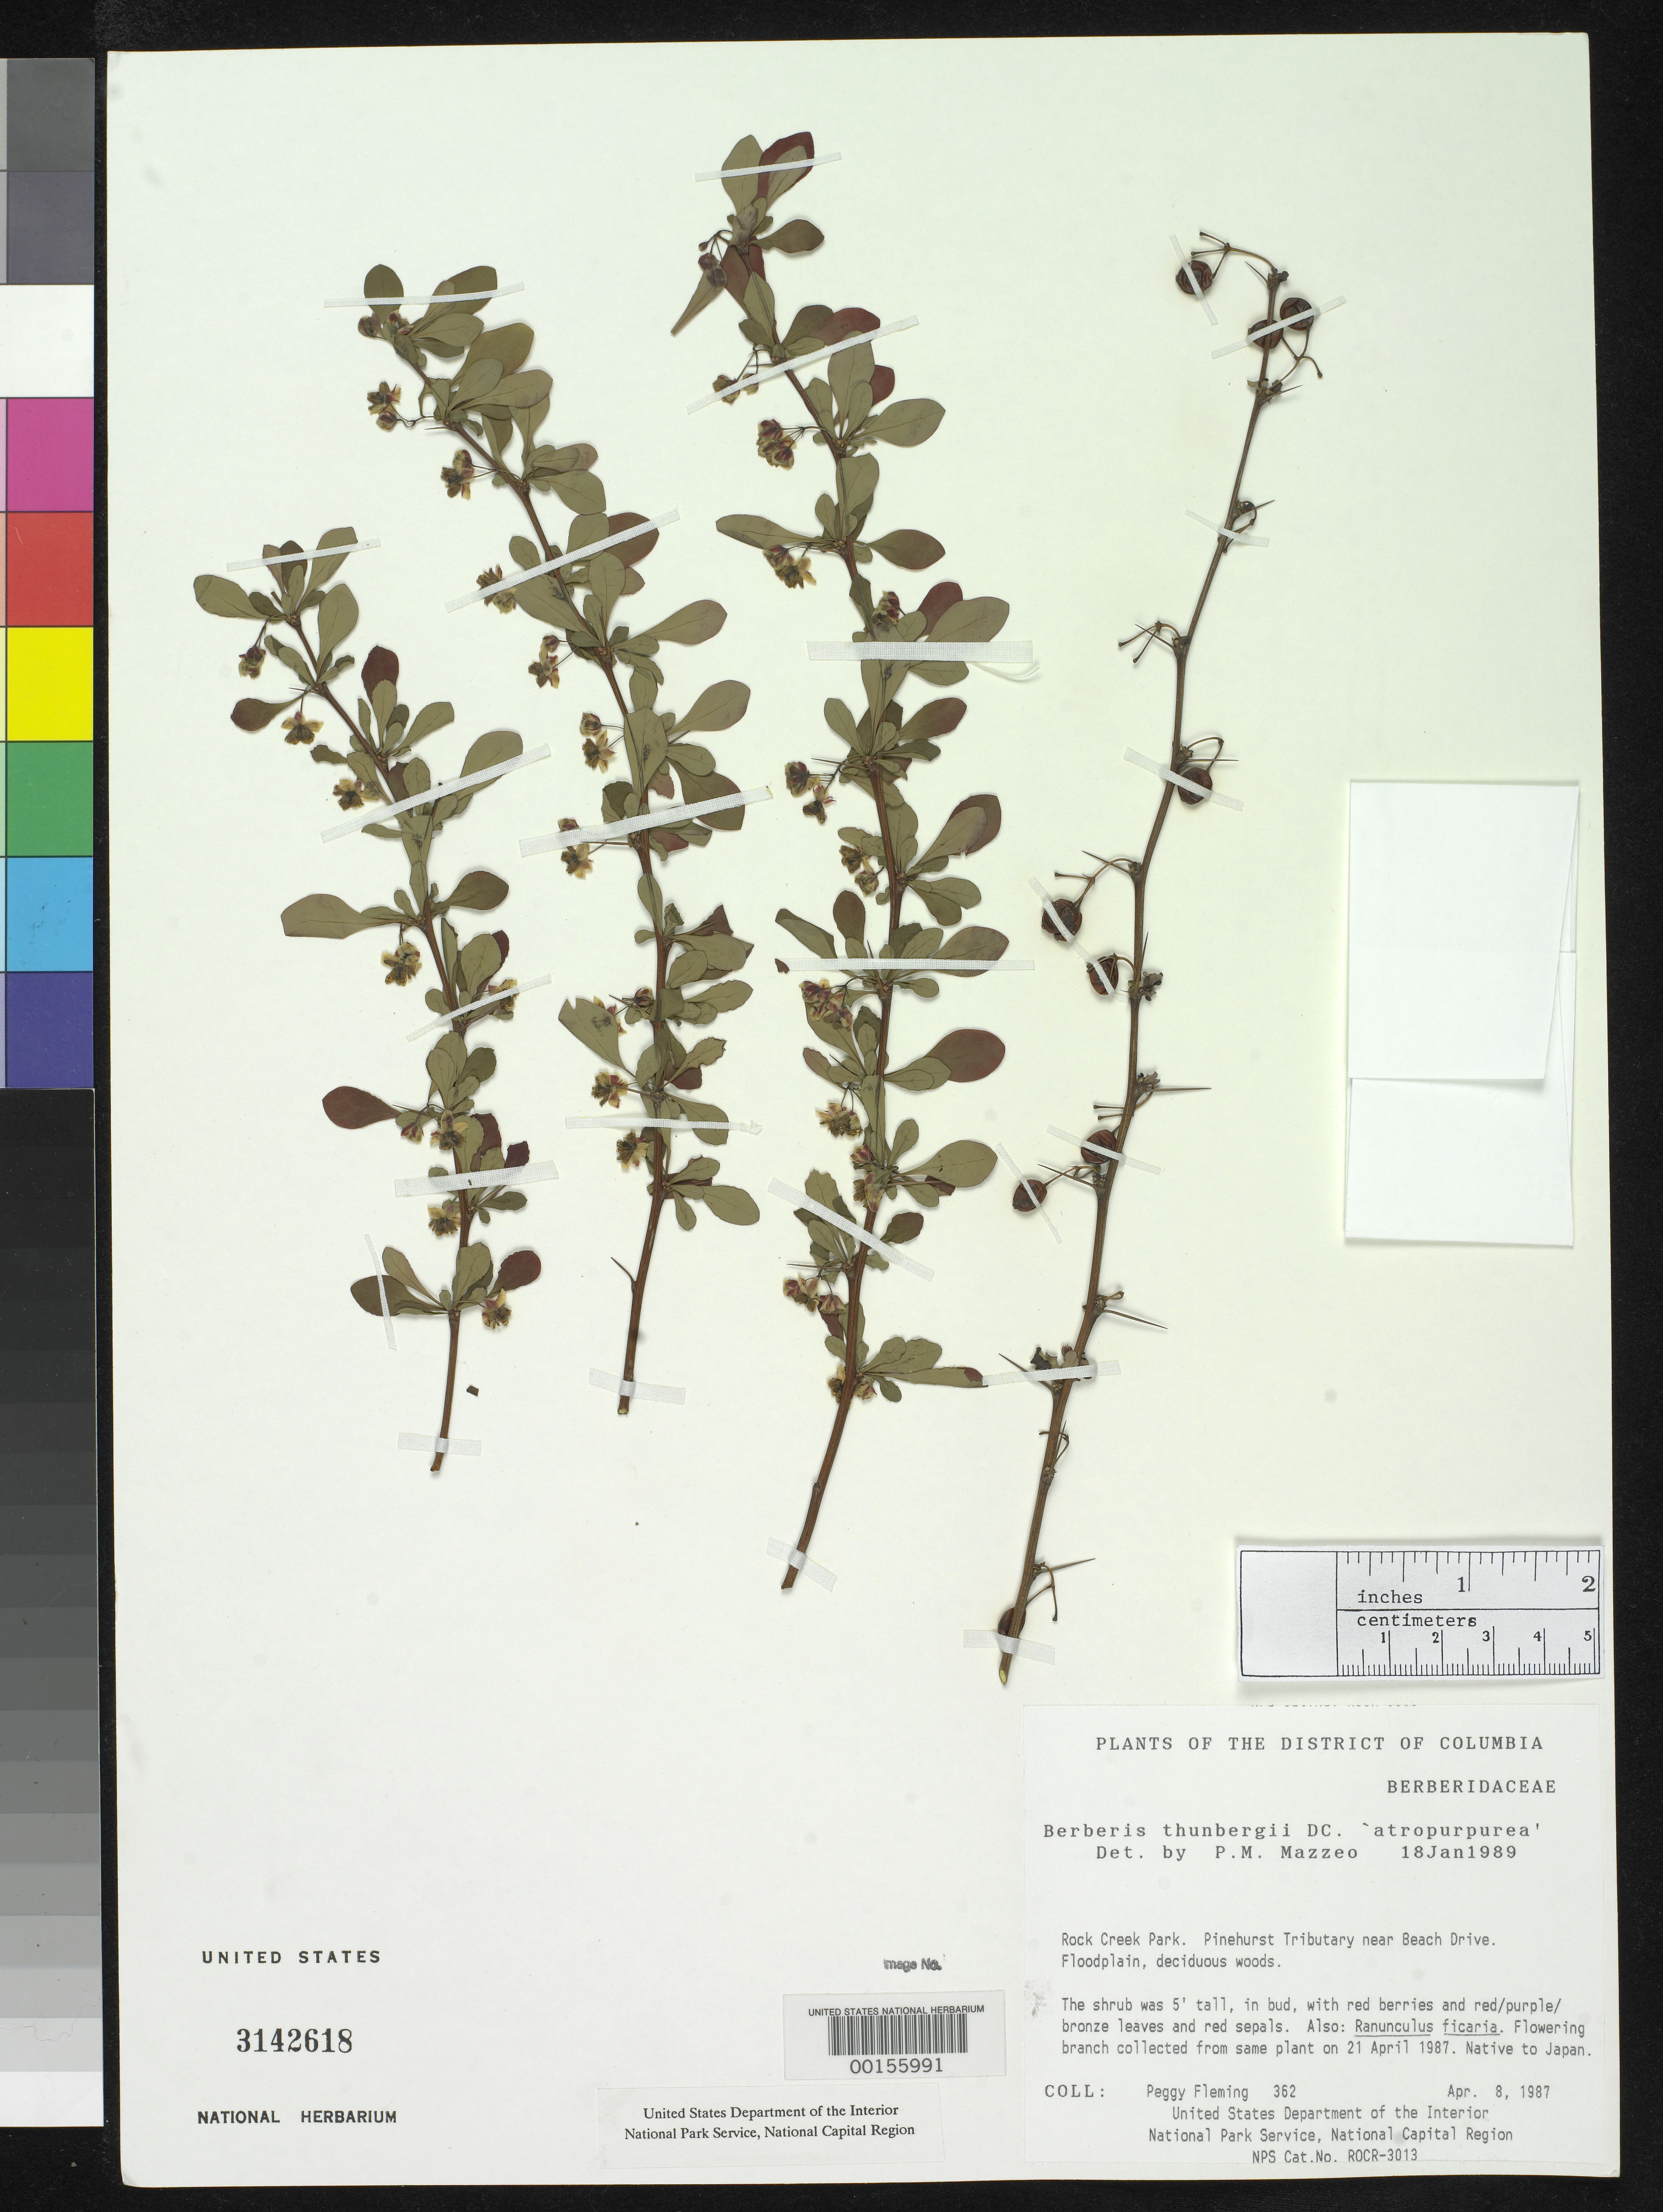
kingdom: Plantae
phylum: Tracheophyta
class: Magnoliopsida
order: Ranunculales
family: Berberidaceae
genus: Berberis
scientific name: Berberis thunbergii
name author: DC.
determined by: Mazzeo, P. M.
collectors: P. Fleming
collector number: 362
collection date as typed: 08 Aug 1987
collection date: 1987-08-08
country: United States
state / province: District of Columbia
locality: Rock Creek Park, Pinehurst Tributary near Beach Drive Rock Creek Park & vicinity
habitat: Floodplain, deciduous woods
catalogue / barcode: US 3142618